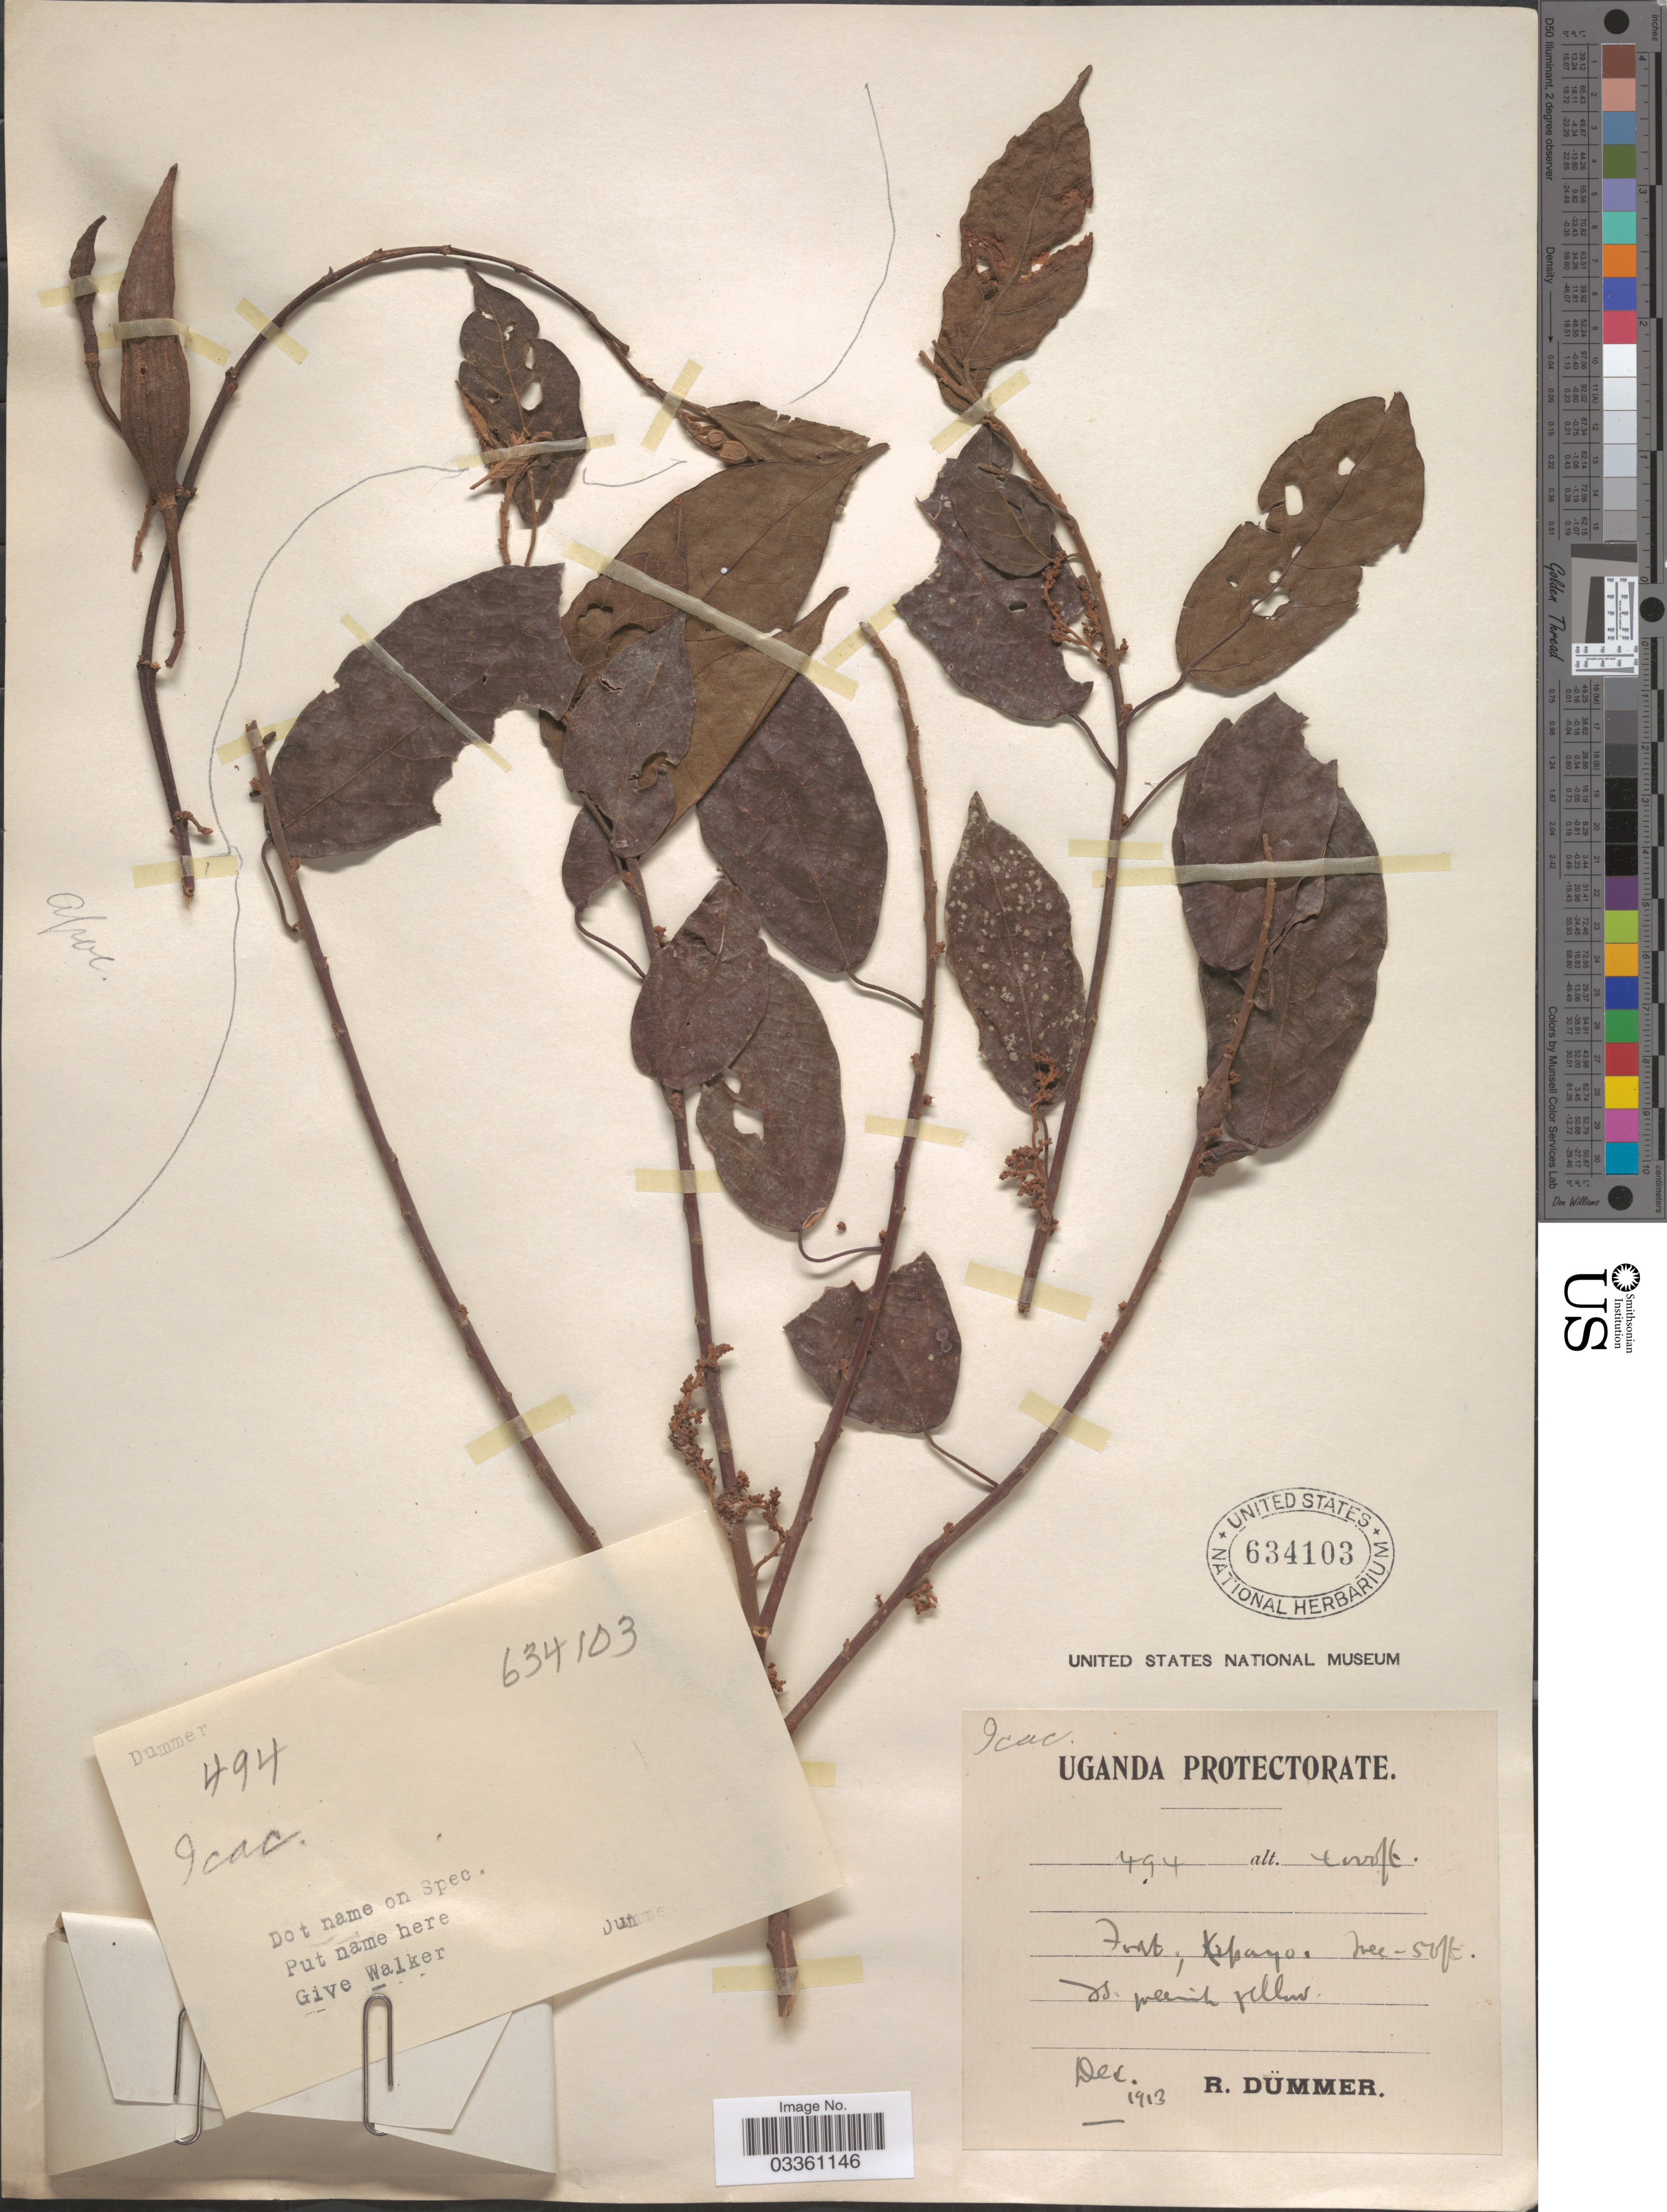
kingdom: Plantae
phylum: Tracheophyta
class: Magnoliopsida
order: Icacinales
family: Icacinaceae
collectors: R. A. Dümmer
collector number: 494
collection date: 1913-12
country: Uganda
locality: Kipayo.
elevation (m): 1219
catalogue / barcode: US 634103